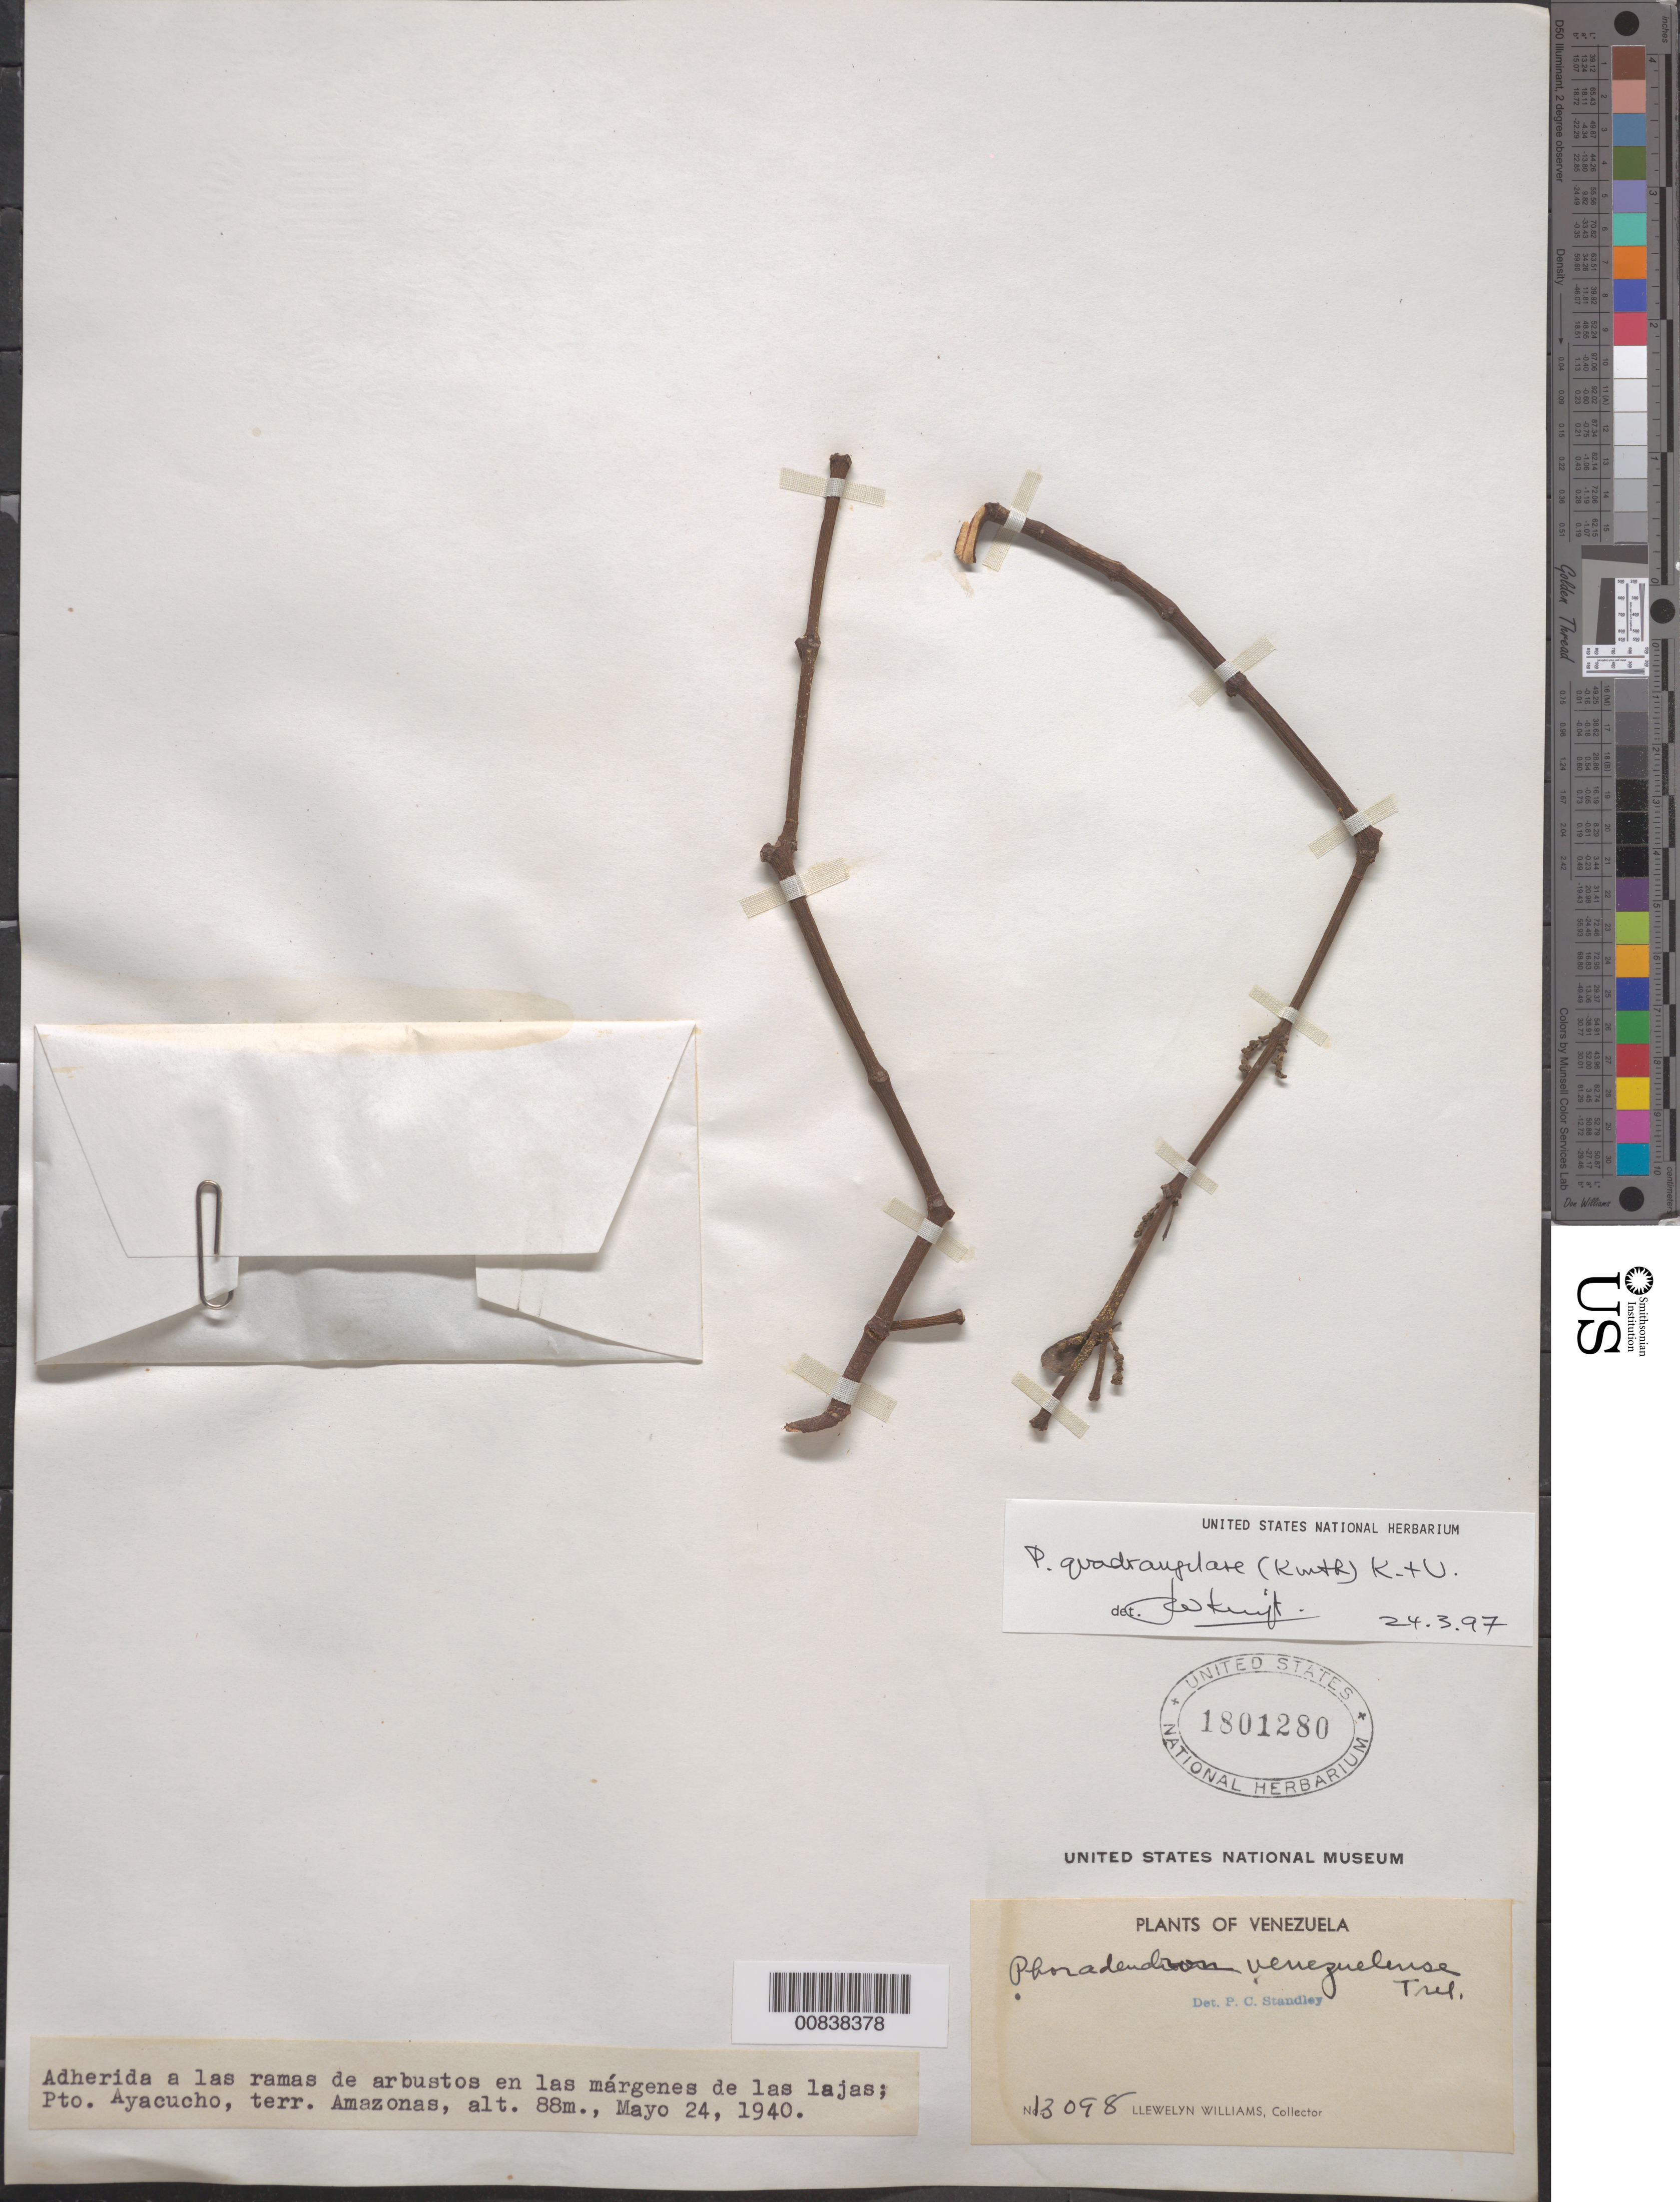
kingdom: Plantae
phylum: Tracheophyta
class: Magnoliopsida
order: Santalales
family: Viscaceae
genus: Phoradendron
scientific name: Phoradendron quadrangulare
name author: (Kunth) Griseb.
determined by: Kuijt, Job, (CANADA)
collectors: Ll. Williams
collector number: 13098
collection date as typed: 24-May-40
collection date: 1940-05-24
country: Venezuela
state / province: Amazonas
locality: Puerto Ayacucho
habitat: Adheria a las ramas de arbustos en las margenes de las lajas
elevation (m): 88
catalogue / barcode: US 1801280